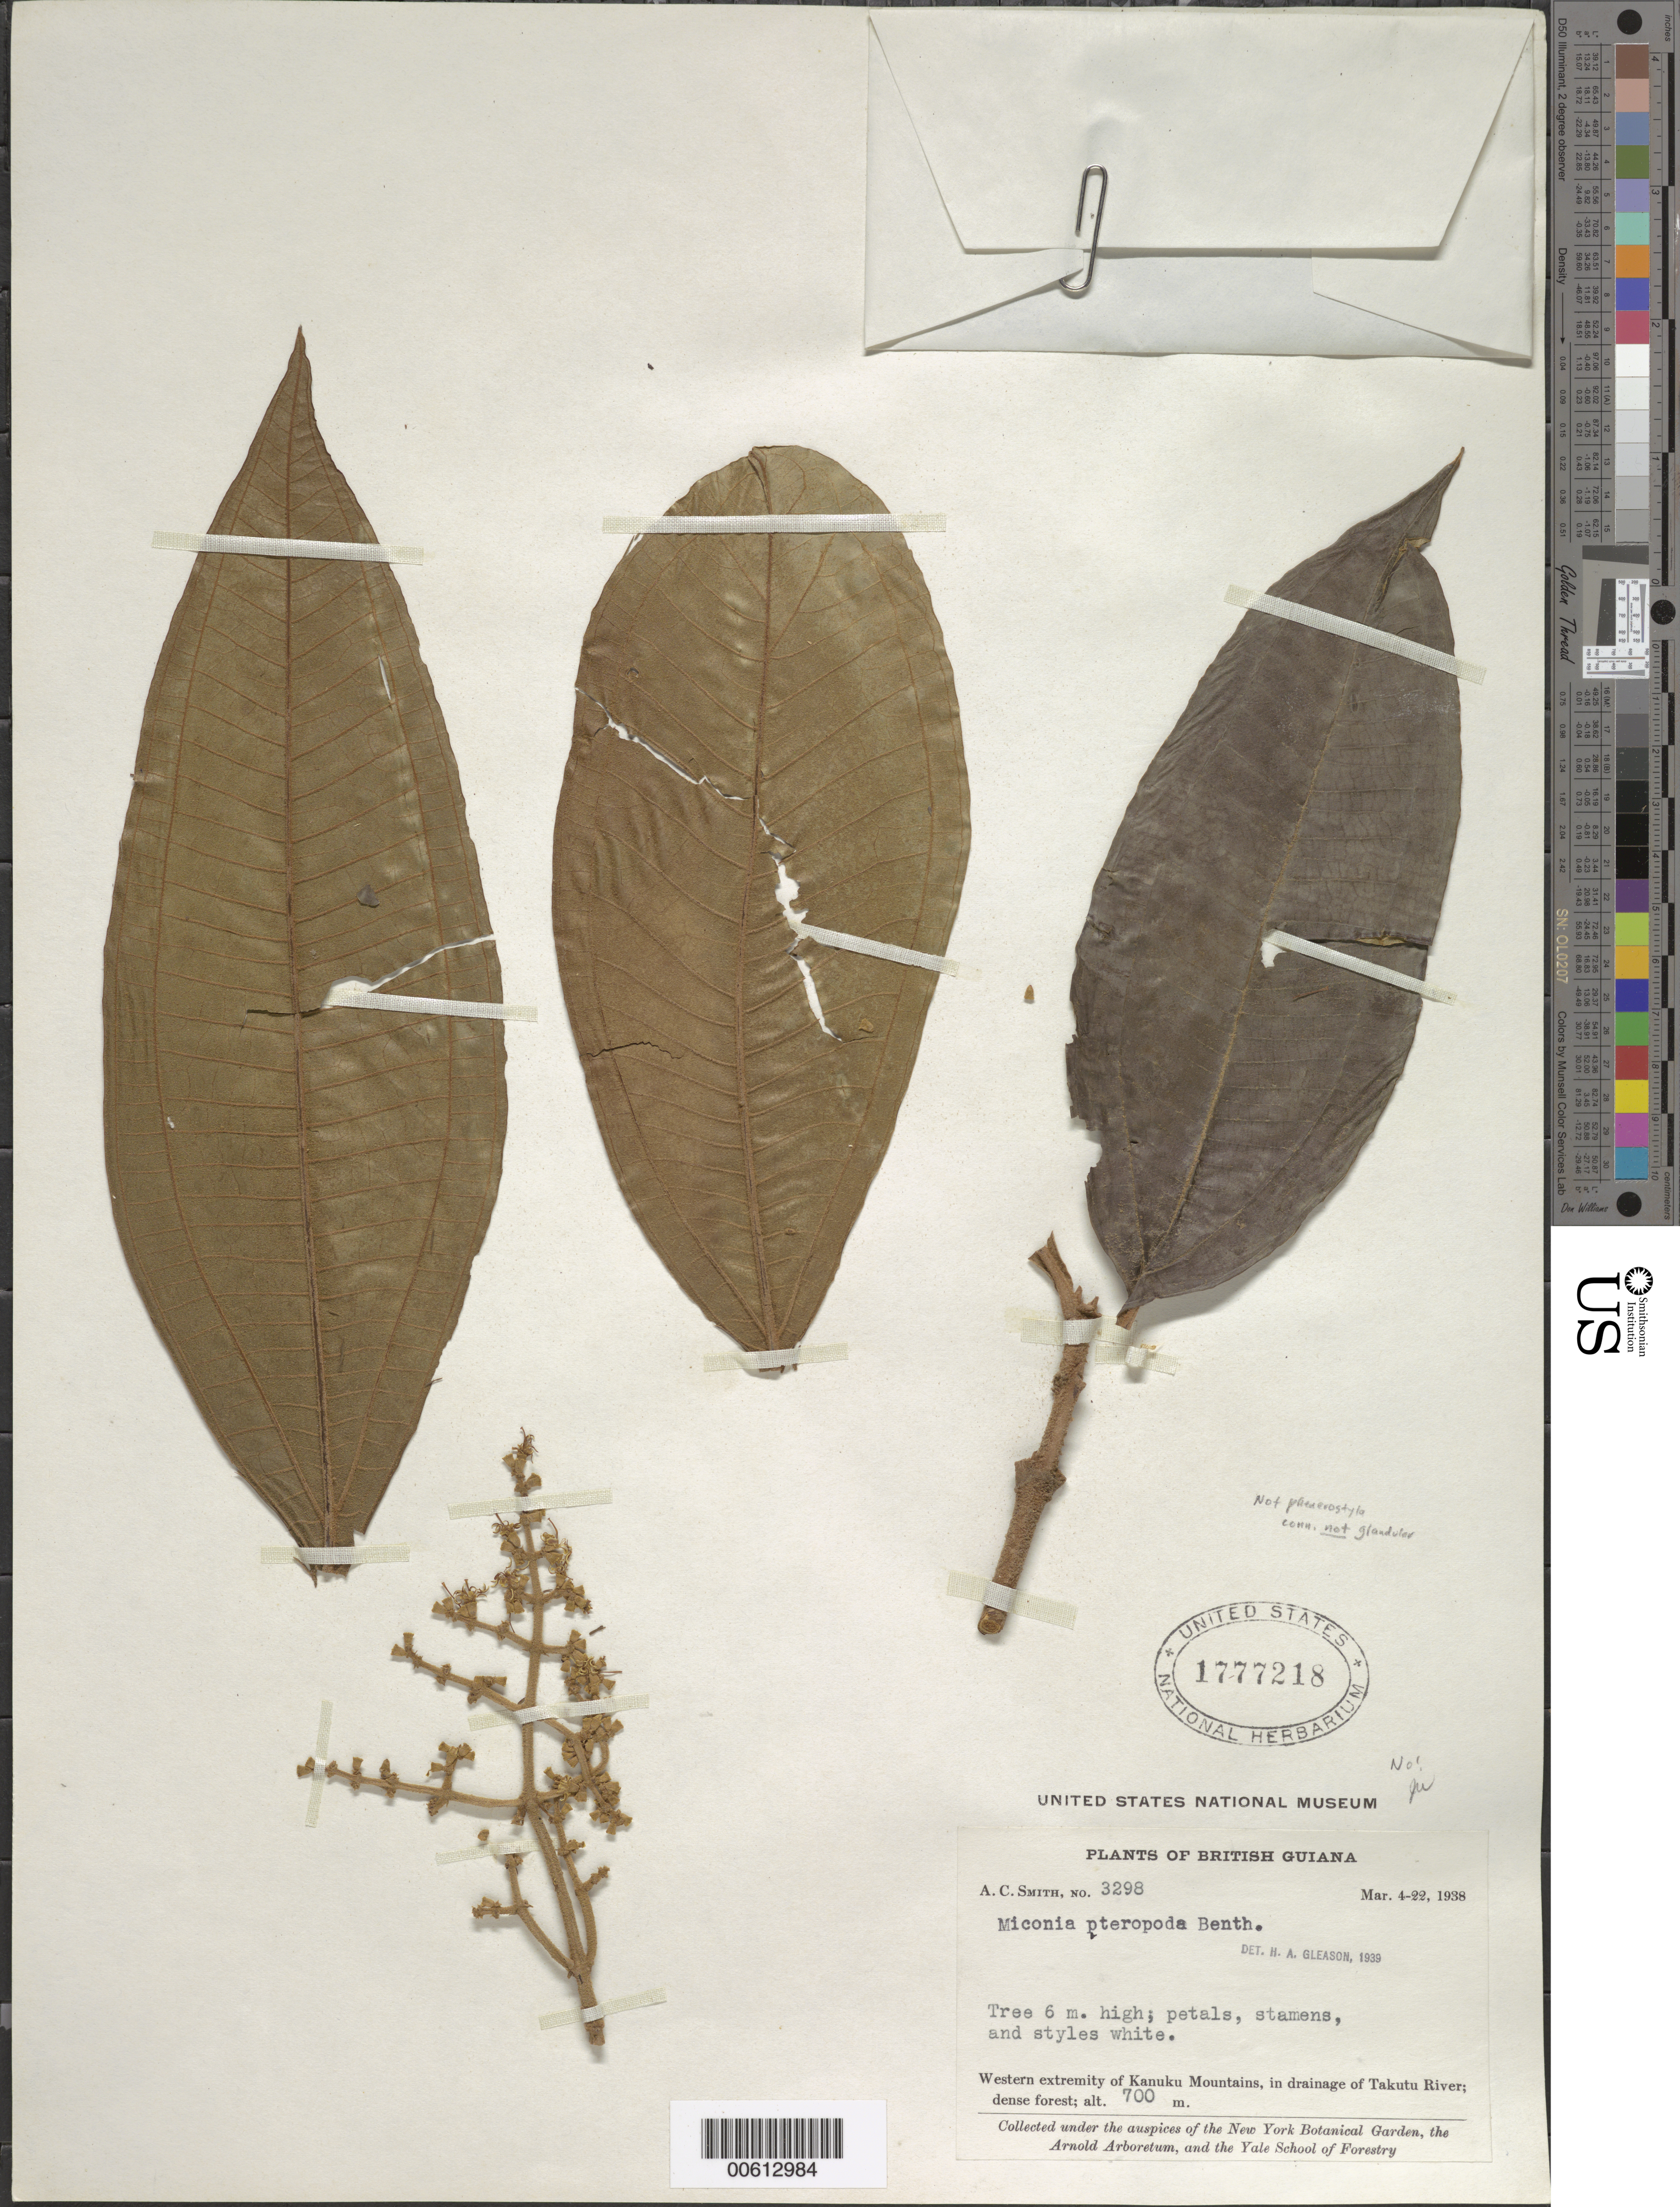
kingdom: Plantae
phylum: Tracheophyta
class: Magnoliopsida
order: Myrtales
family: Melastomataceae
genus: Miconia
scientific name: Miconia sp.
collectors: A. C. Smith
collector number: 3298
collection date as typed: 4-Mar-38 to 22-Mar-38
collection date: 1938-03-04/1938-03-22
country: Guyana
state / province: U. Takutu-U. Essequibo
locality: Kanuku Mts., drainage of Takutu R., western extremity of Kanuku Mountains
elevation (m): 700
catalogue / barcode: US 1777218